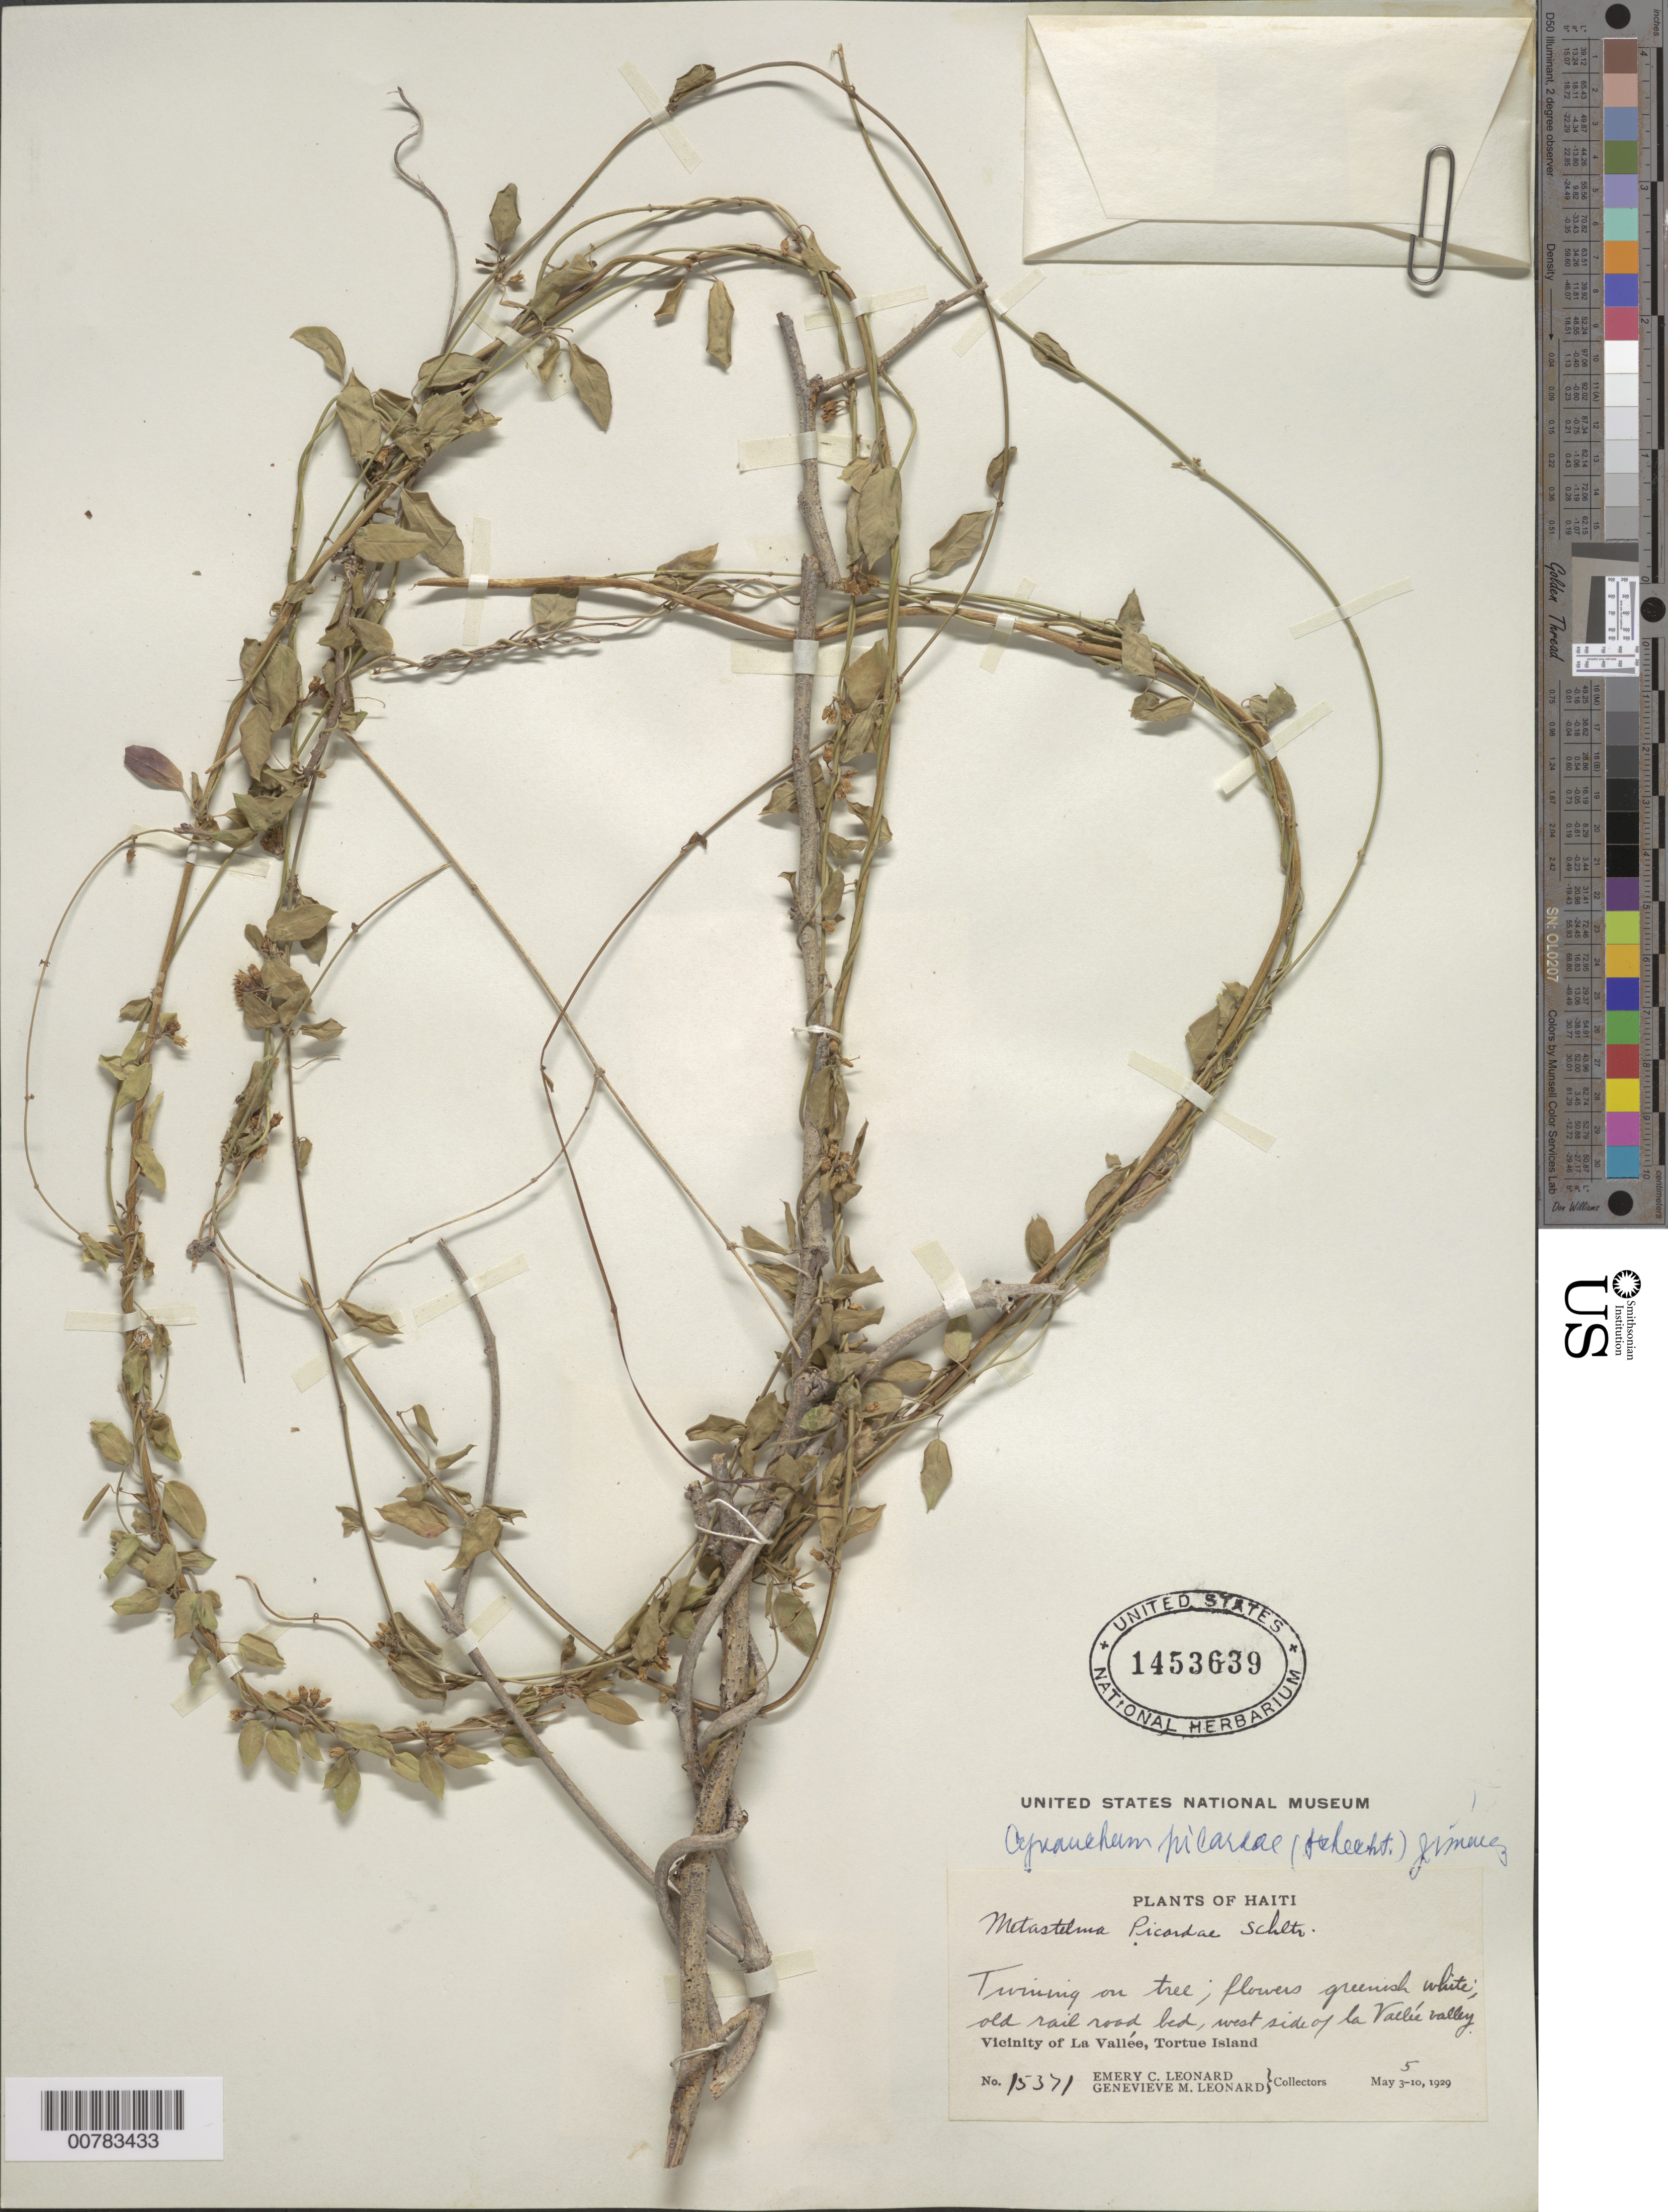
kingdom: Plantae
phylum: Tracheophyta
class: Magnoliopsida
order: Gentianales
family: Apocynaceae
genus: Metastelma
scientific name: Metastelma picardae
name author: Schltr.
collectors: E. C. Leonard & G. M. Leonard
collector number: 15371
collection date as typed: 05 May 1929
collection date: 1929-05-05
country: Haiti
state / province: Nord-Óuest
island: Île de la Tortue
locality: Tortue Island, vicinity of La Vallée, west side of La Vallée valley.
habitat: Old rail road bed.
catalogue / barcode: US 1453639